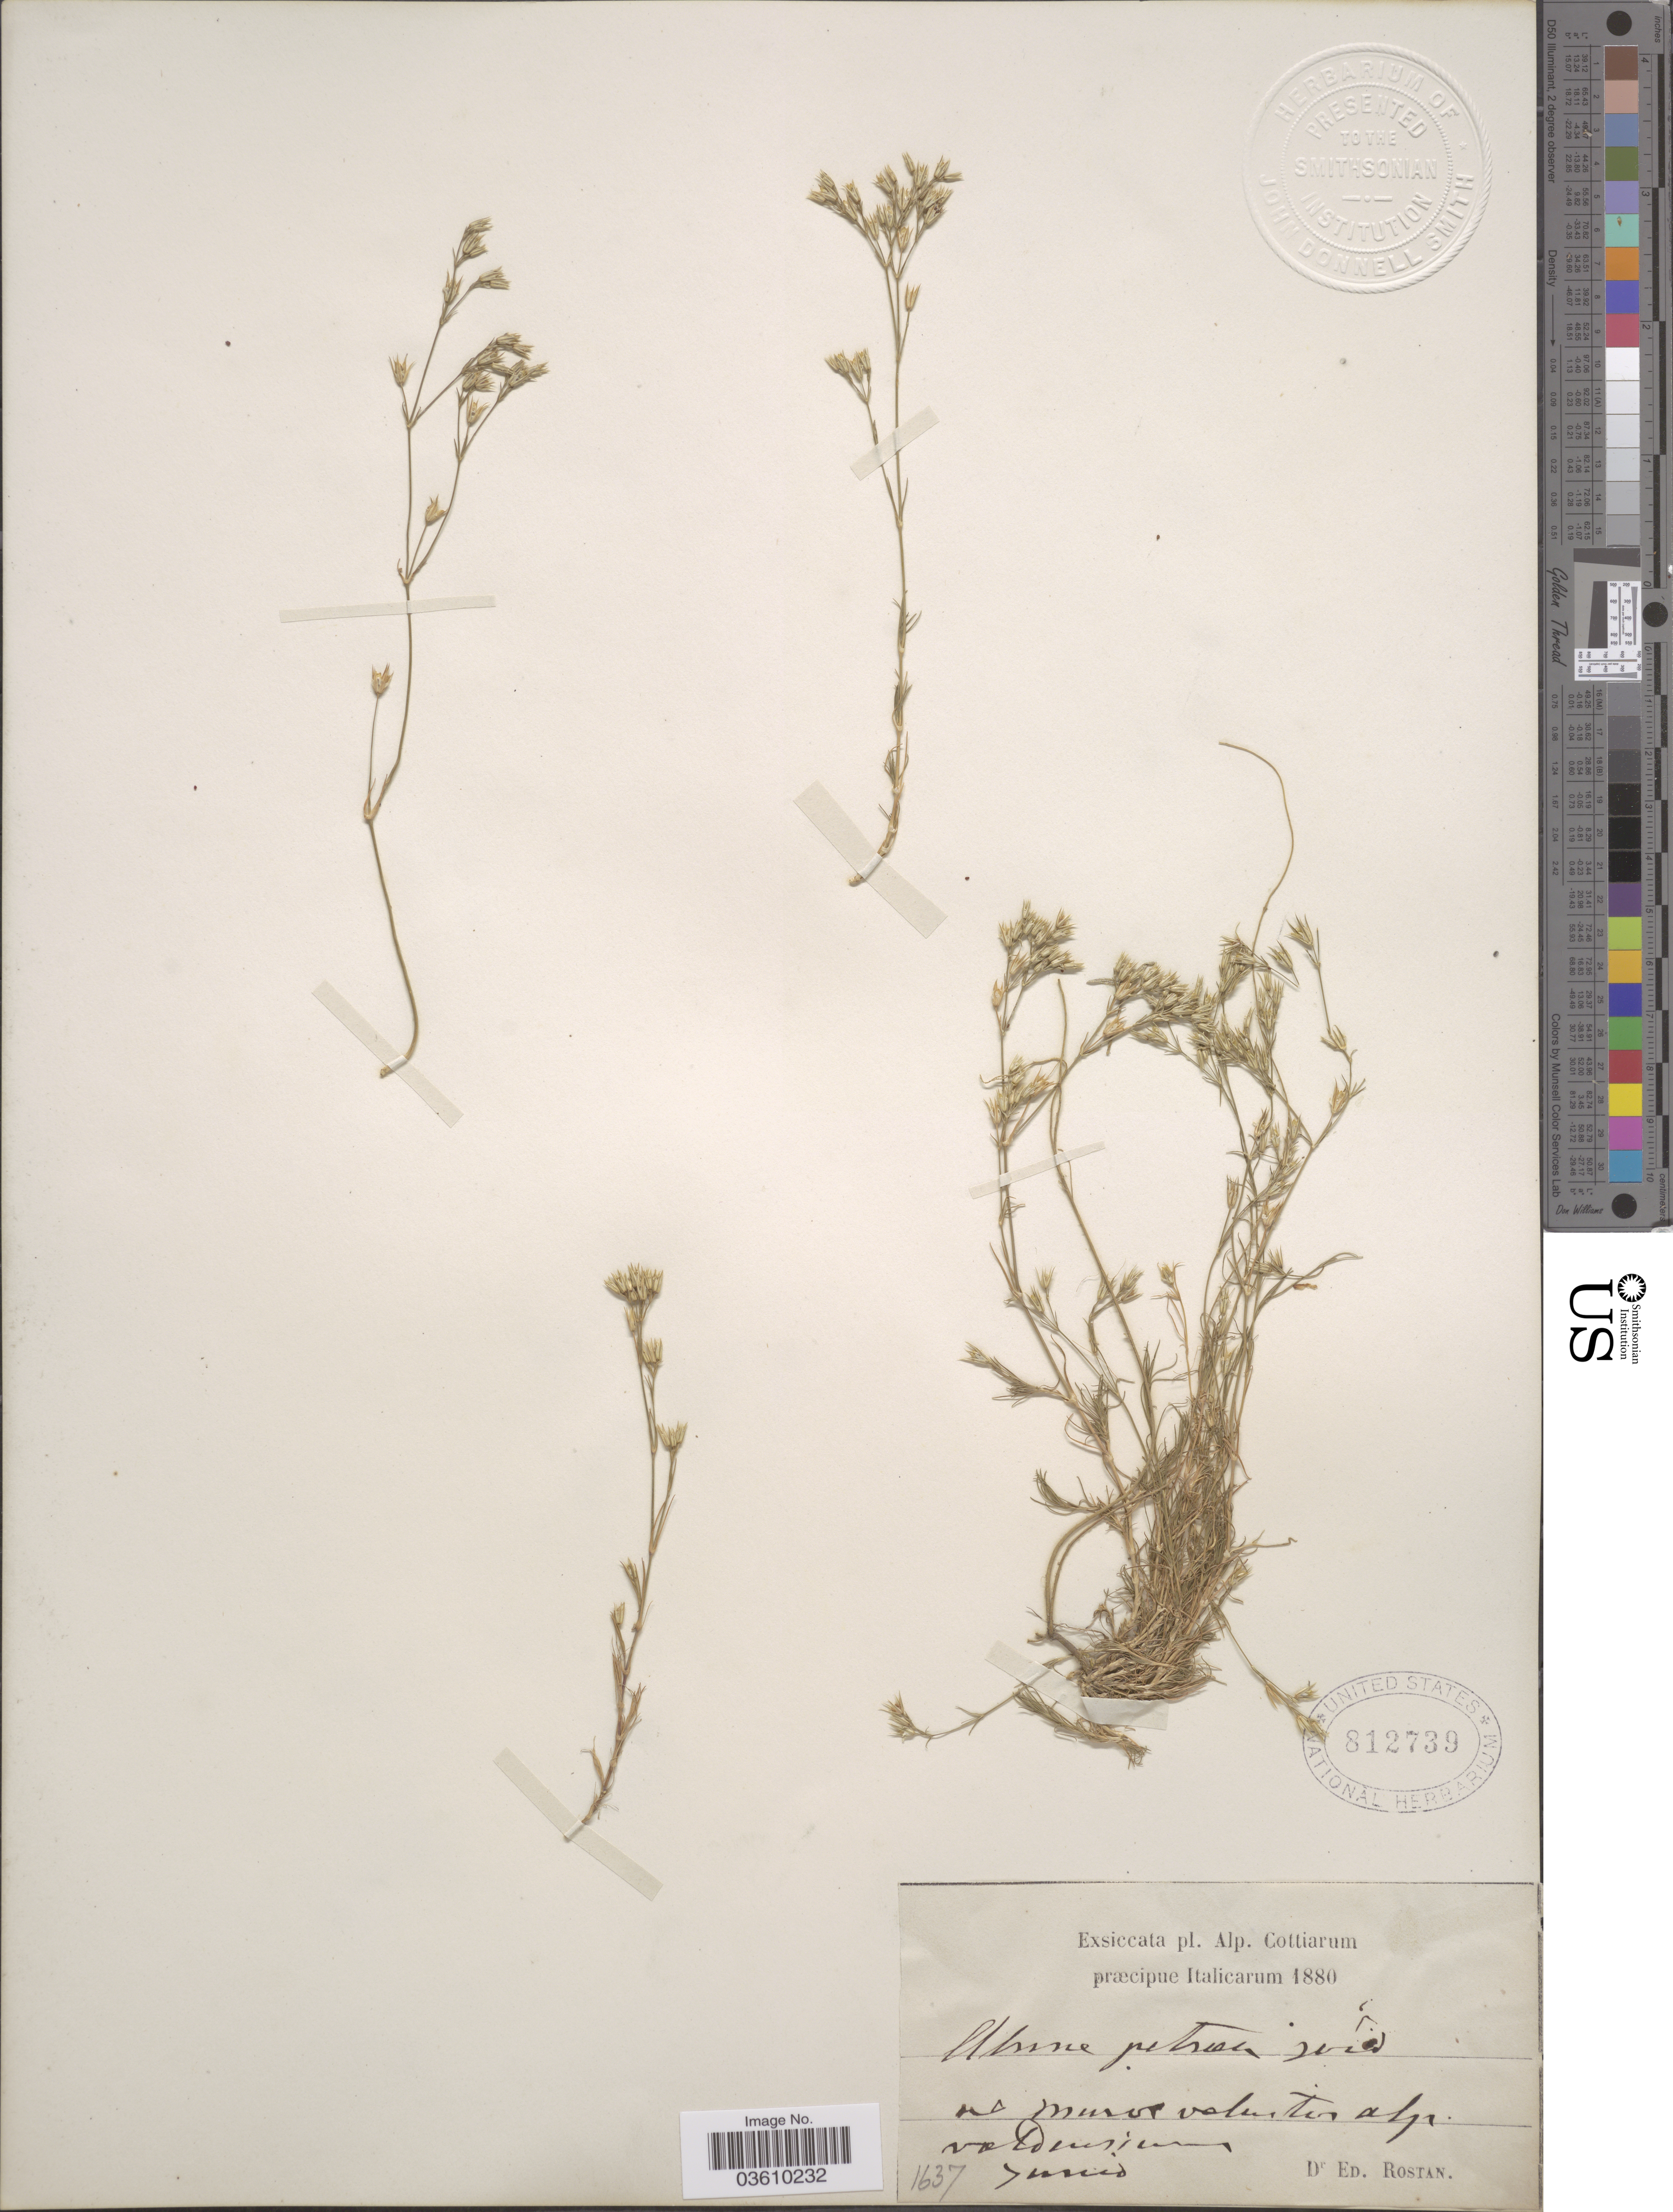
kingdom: Plantae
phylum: Tracheophyta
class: Magnoliopsida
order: Caryophyllales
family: Caryophyllaceae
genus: Minuartia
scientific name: Minuartia rostrata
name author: (Pers.) Rchb.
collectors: E. Rostan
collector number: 1637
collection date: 1880-06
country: Italy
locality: Alp. Cottiarum [illegible text] muros valentino[interpreted] alp. va[interpreted] Dunicum[interpreted].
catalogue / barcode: US 812739